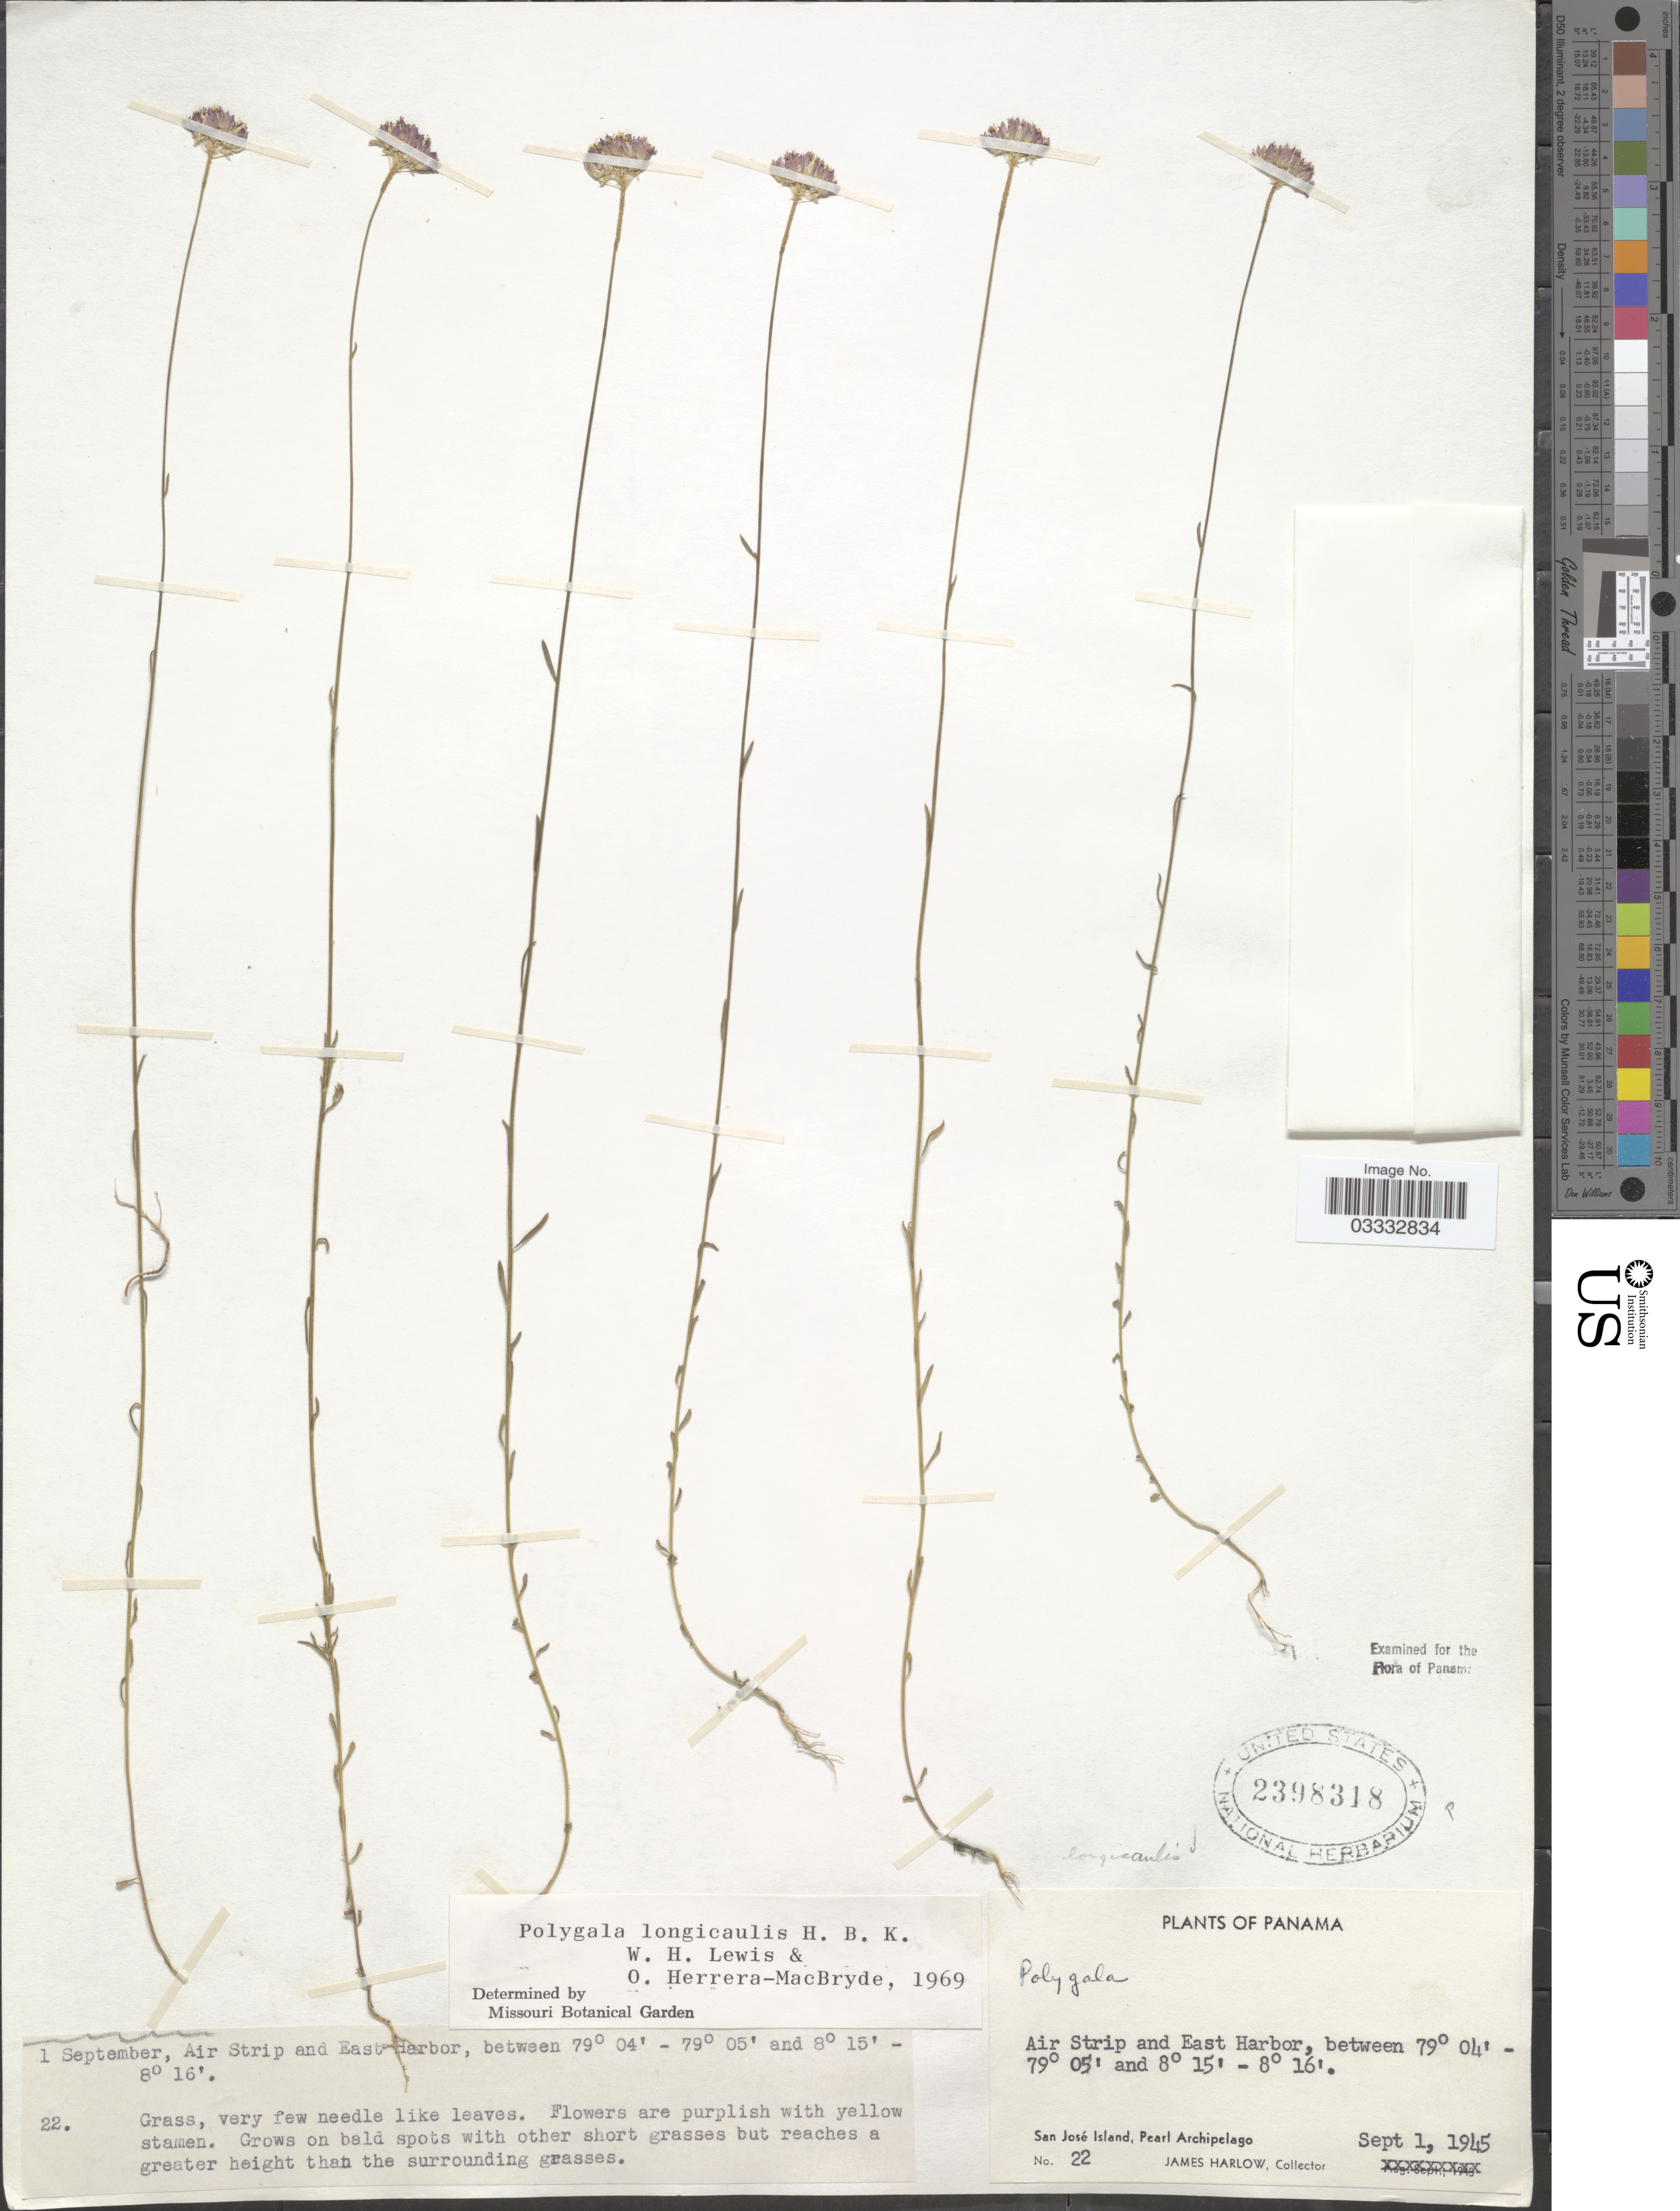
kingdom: Plantae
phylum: Tracheophyta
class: Magnoliopsida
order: Fabales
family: Polygalaceae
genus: Polygala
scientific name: Polygala longicaulis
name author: Kunth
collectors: J. Harlow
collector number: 22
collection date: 1945-09-01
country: Panama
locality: Air Strip and East Harbor, San José Island, Pearl Archipelago.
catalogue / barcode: US 2398318